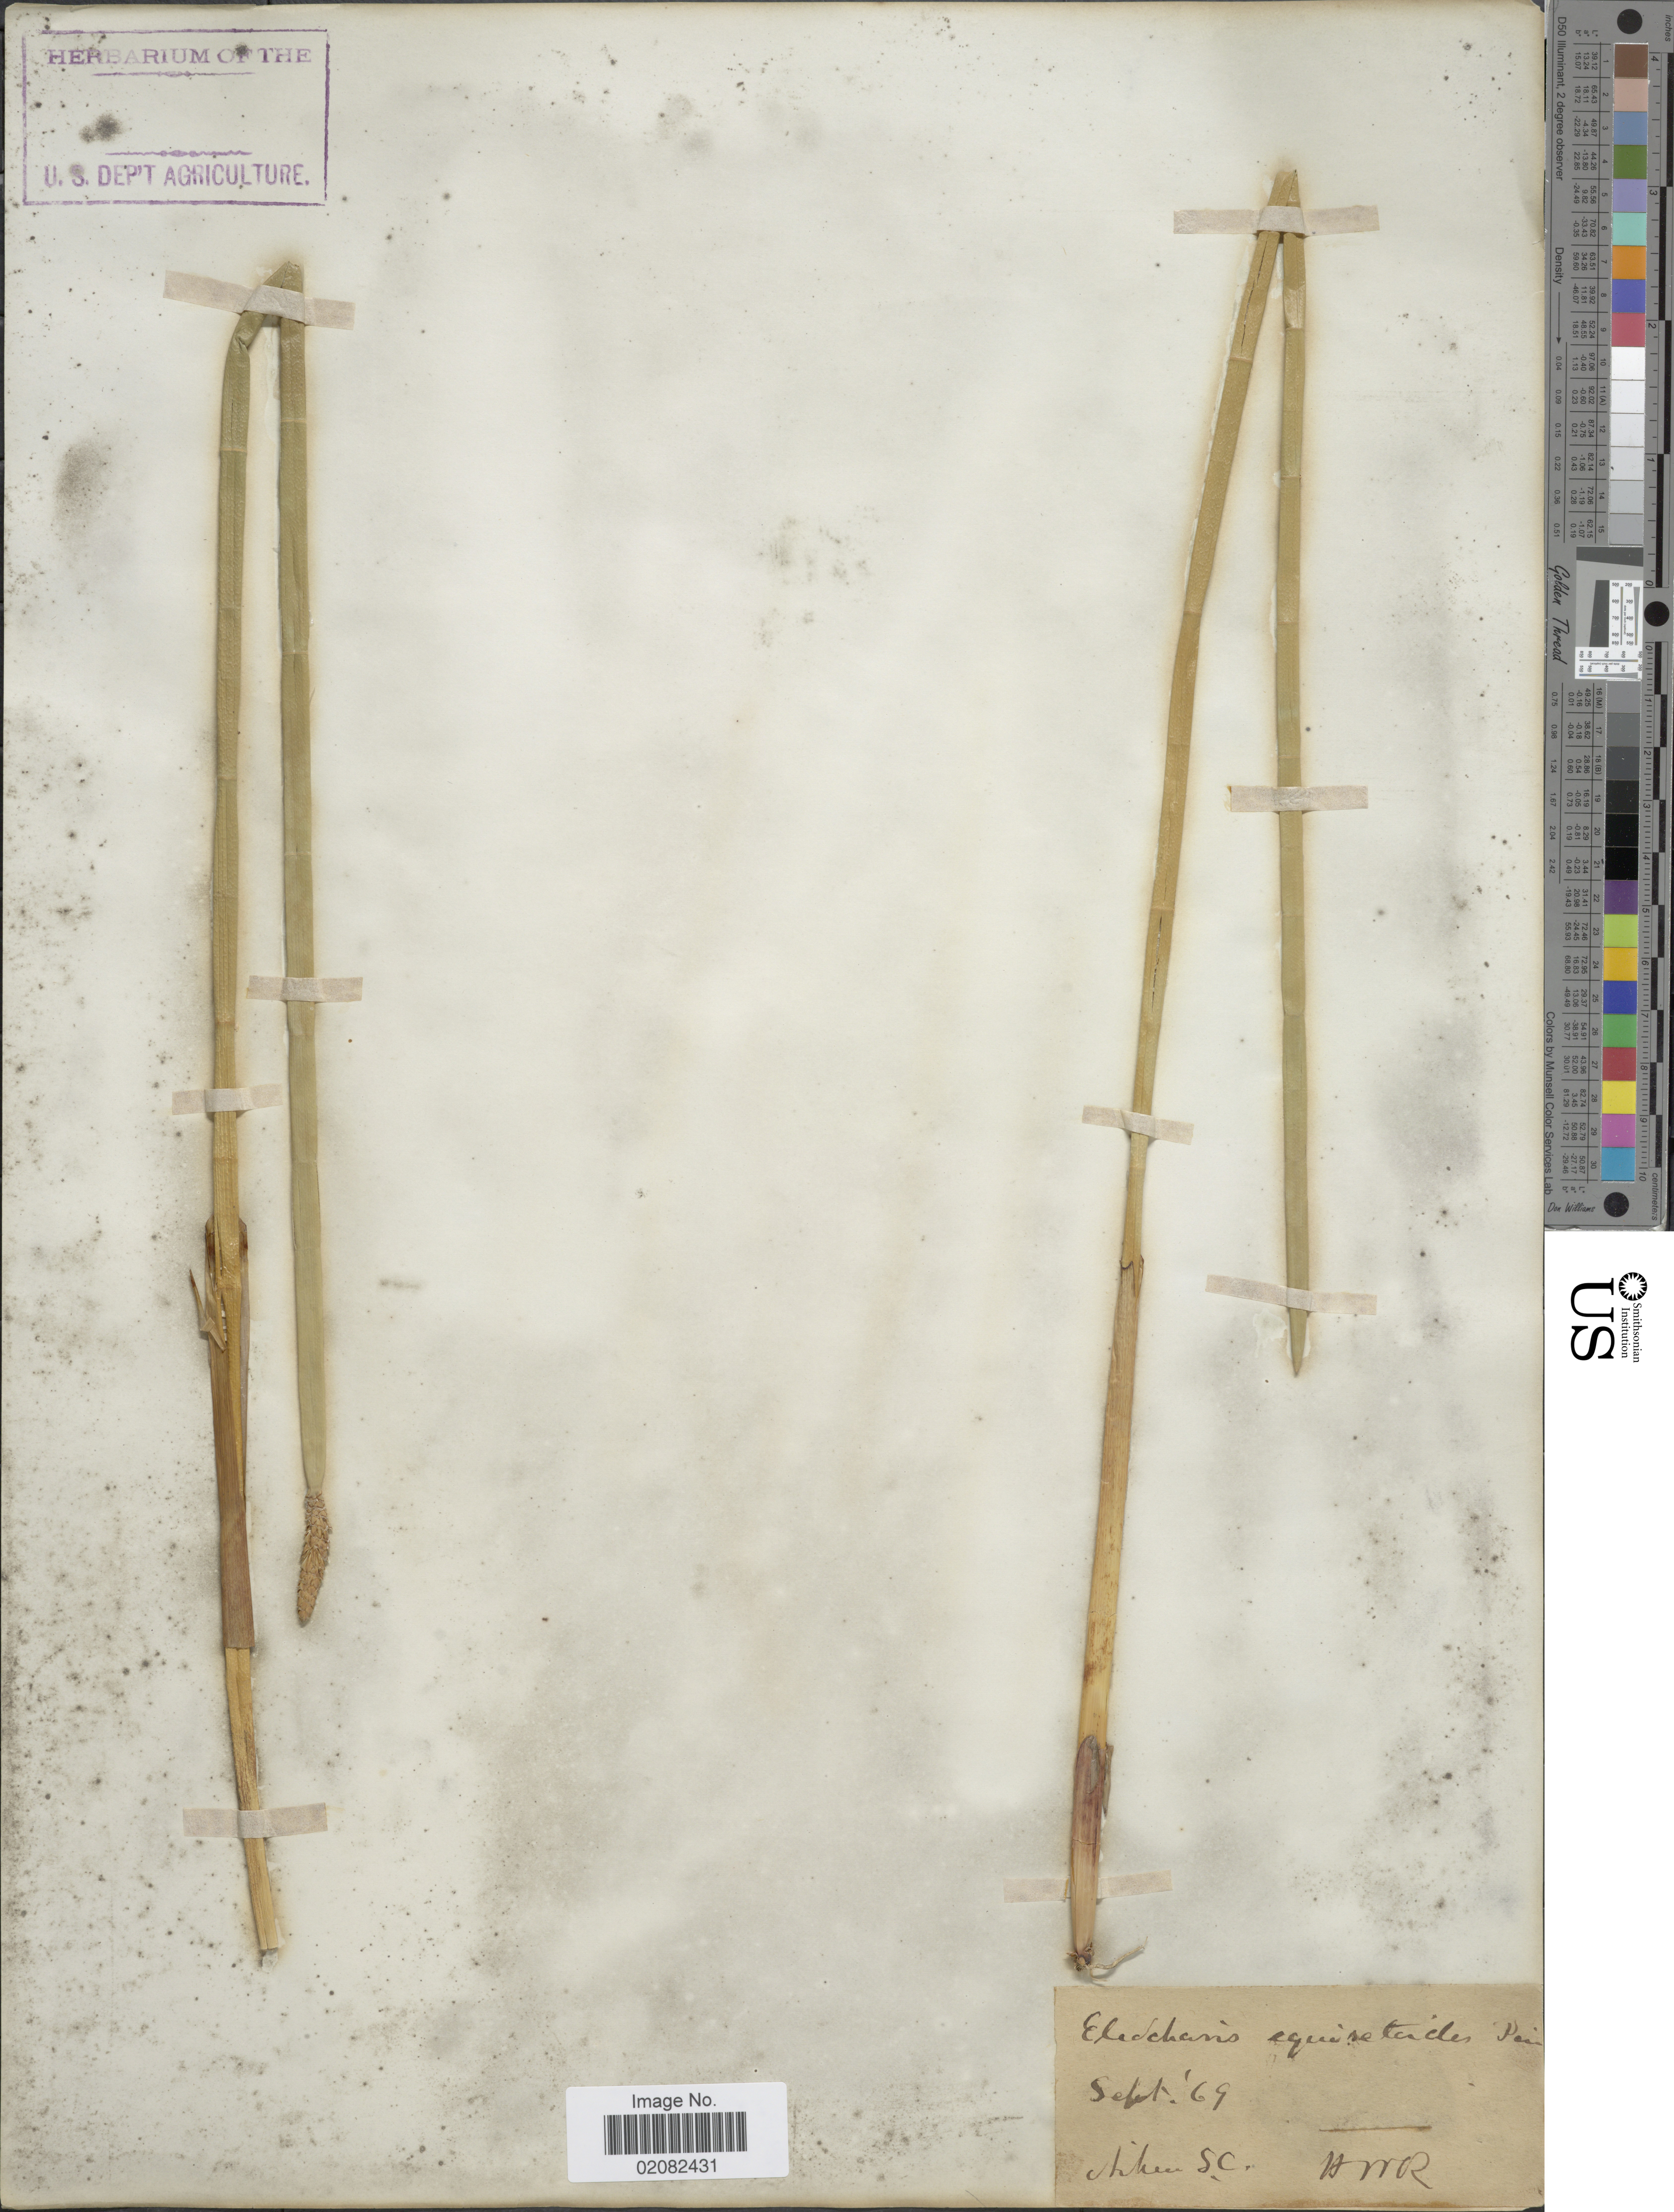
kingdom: Plantae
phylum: Tracheophyta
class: Liliopsida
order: Poales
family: Cyperaceae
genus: Eleocharis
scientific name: Eleocharis equisetoides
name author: (Elliott) Torr.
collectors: H. W. R.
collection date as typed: Transcribed d/m/y: /9/69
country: United States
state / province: South Carolina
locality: Aiken, S.C.